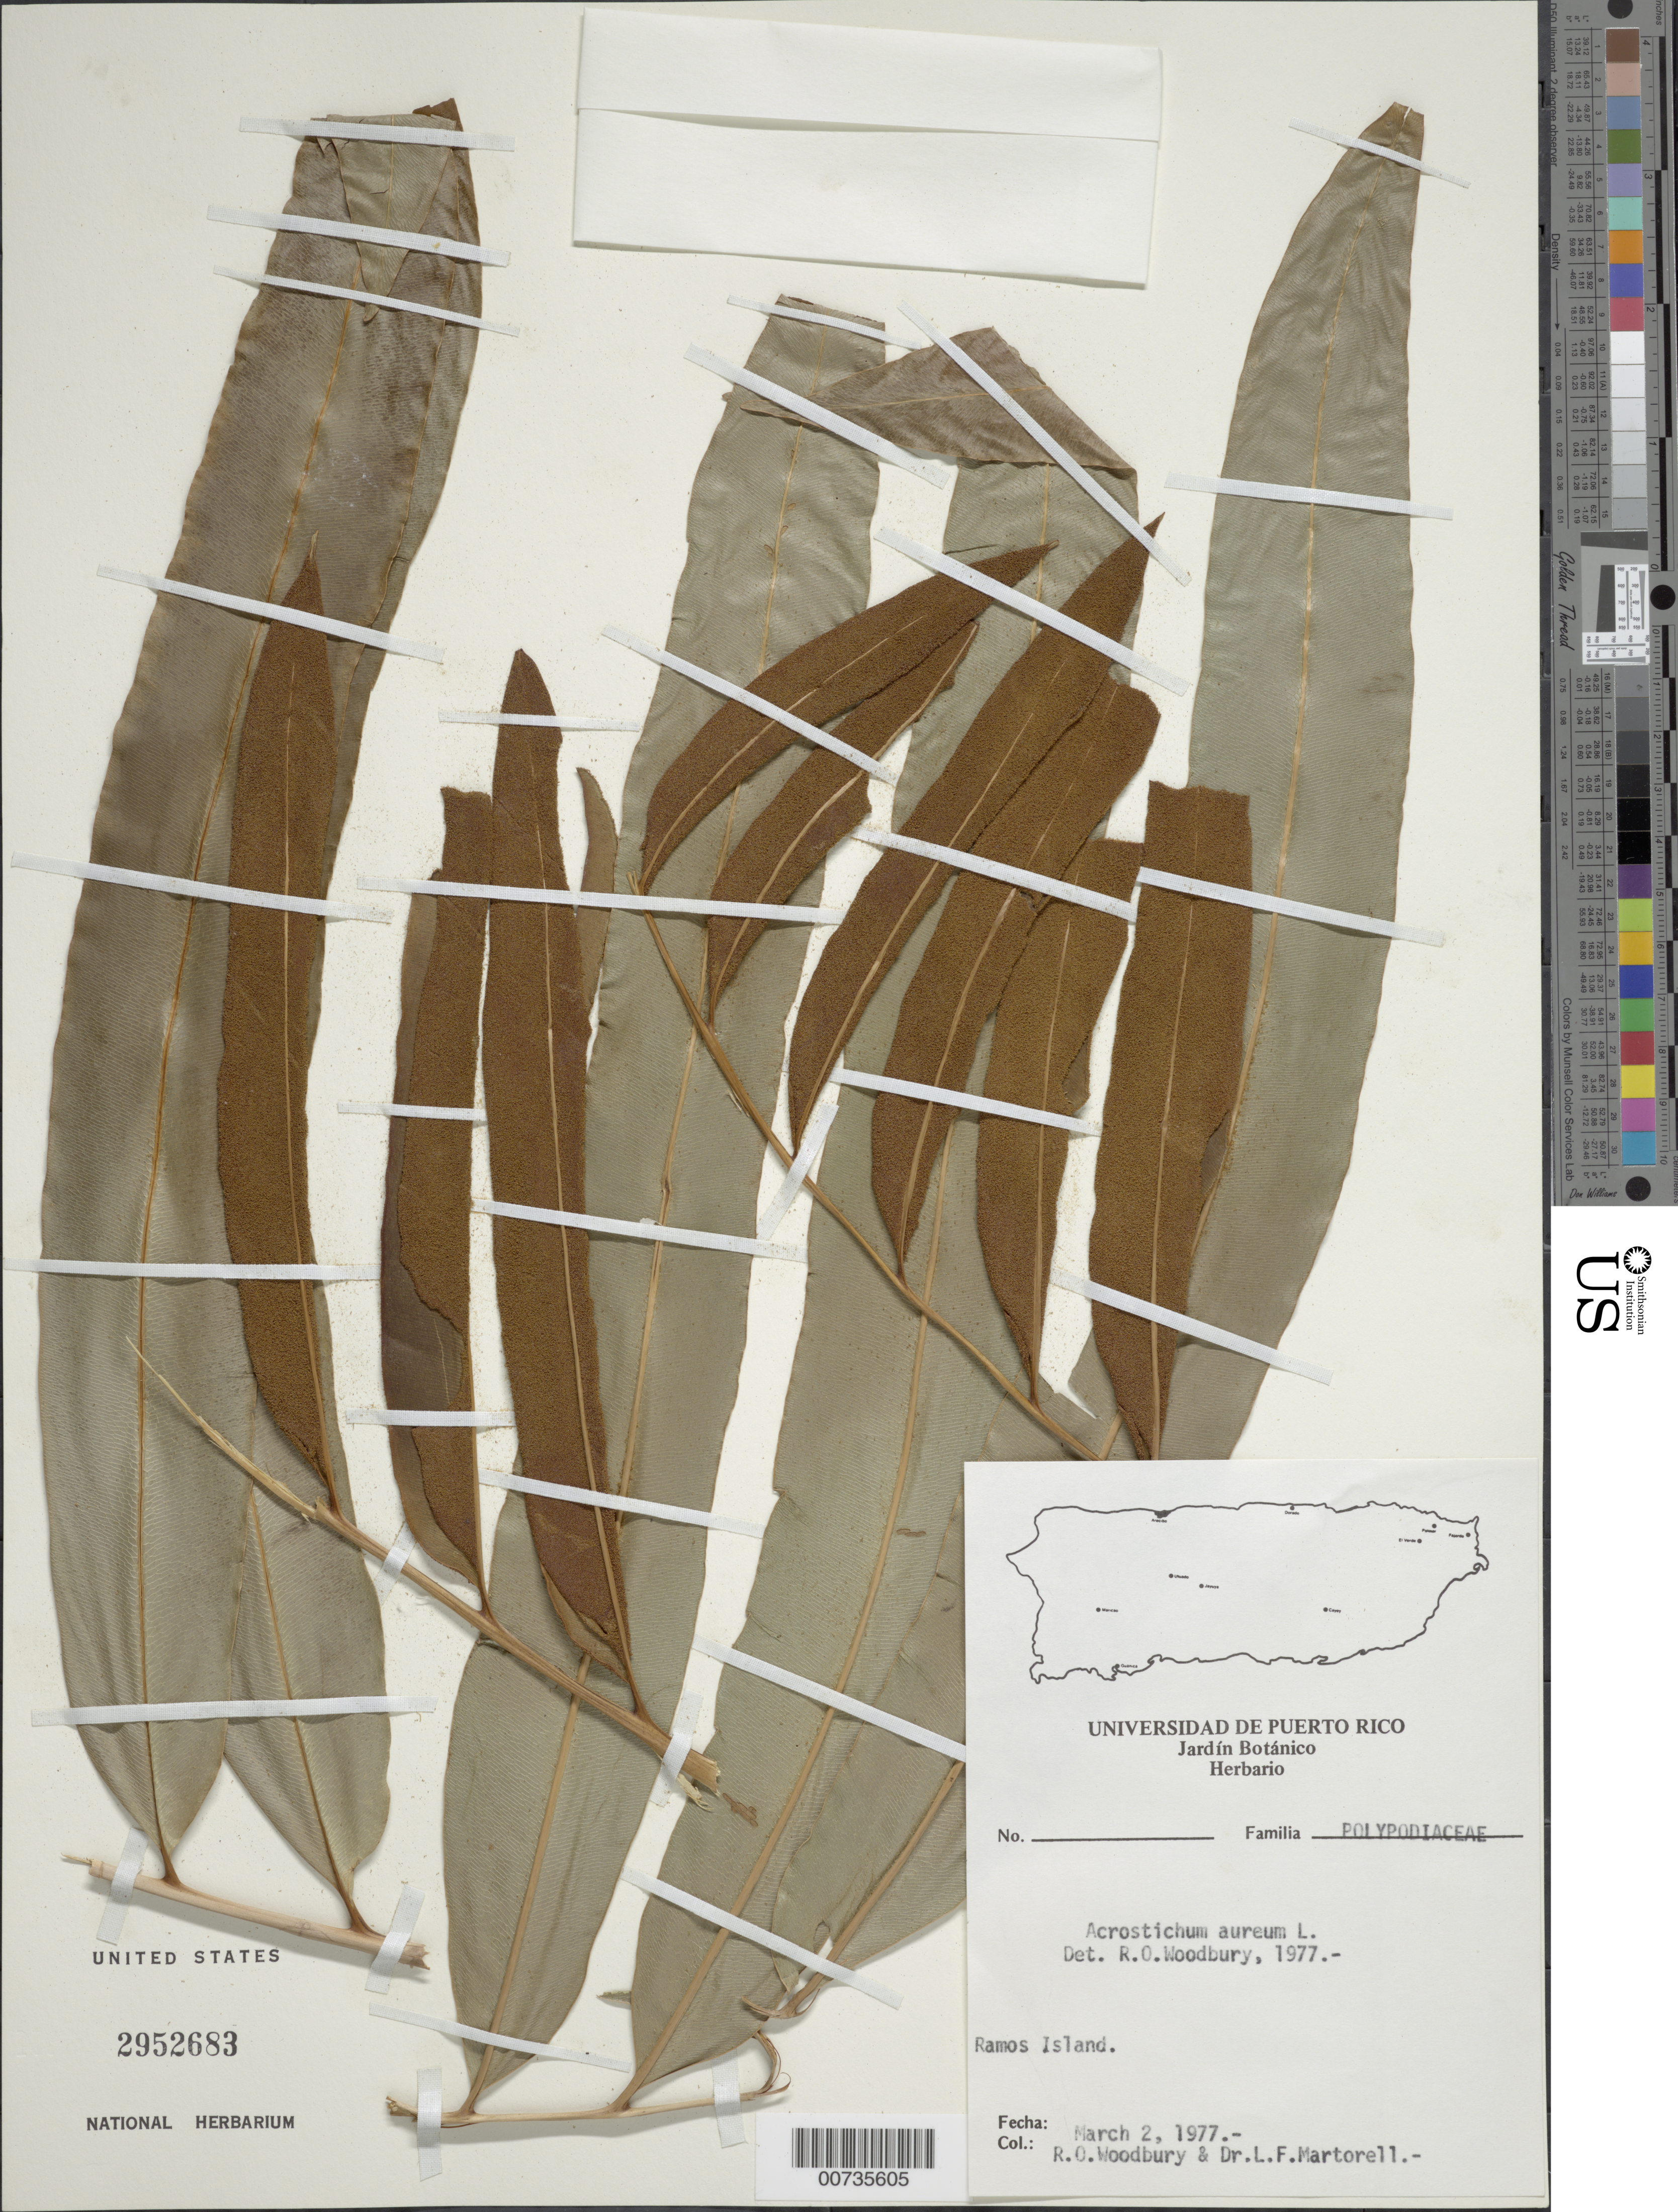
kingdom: Plantae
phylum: Tracheophyta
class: Polypodiopsida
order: Polypodiales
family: Pteridaceae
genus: Acrostichum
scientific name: Acrostichum aureum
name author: L.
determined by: Woodbury, R. O.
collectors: R. O. Woodbury & L. Martorell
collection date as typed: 02 Mar 1977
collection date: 1977-03-02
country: Puerto Rico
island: Ramos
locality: Ramos Island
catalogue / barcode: US 2952683